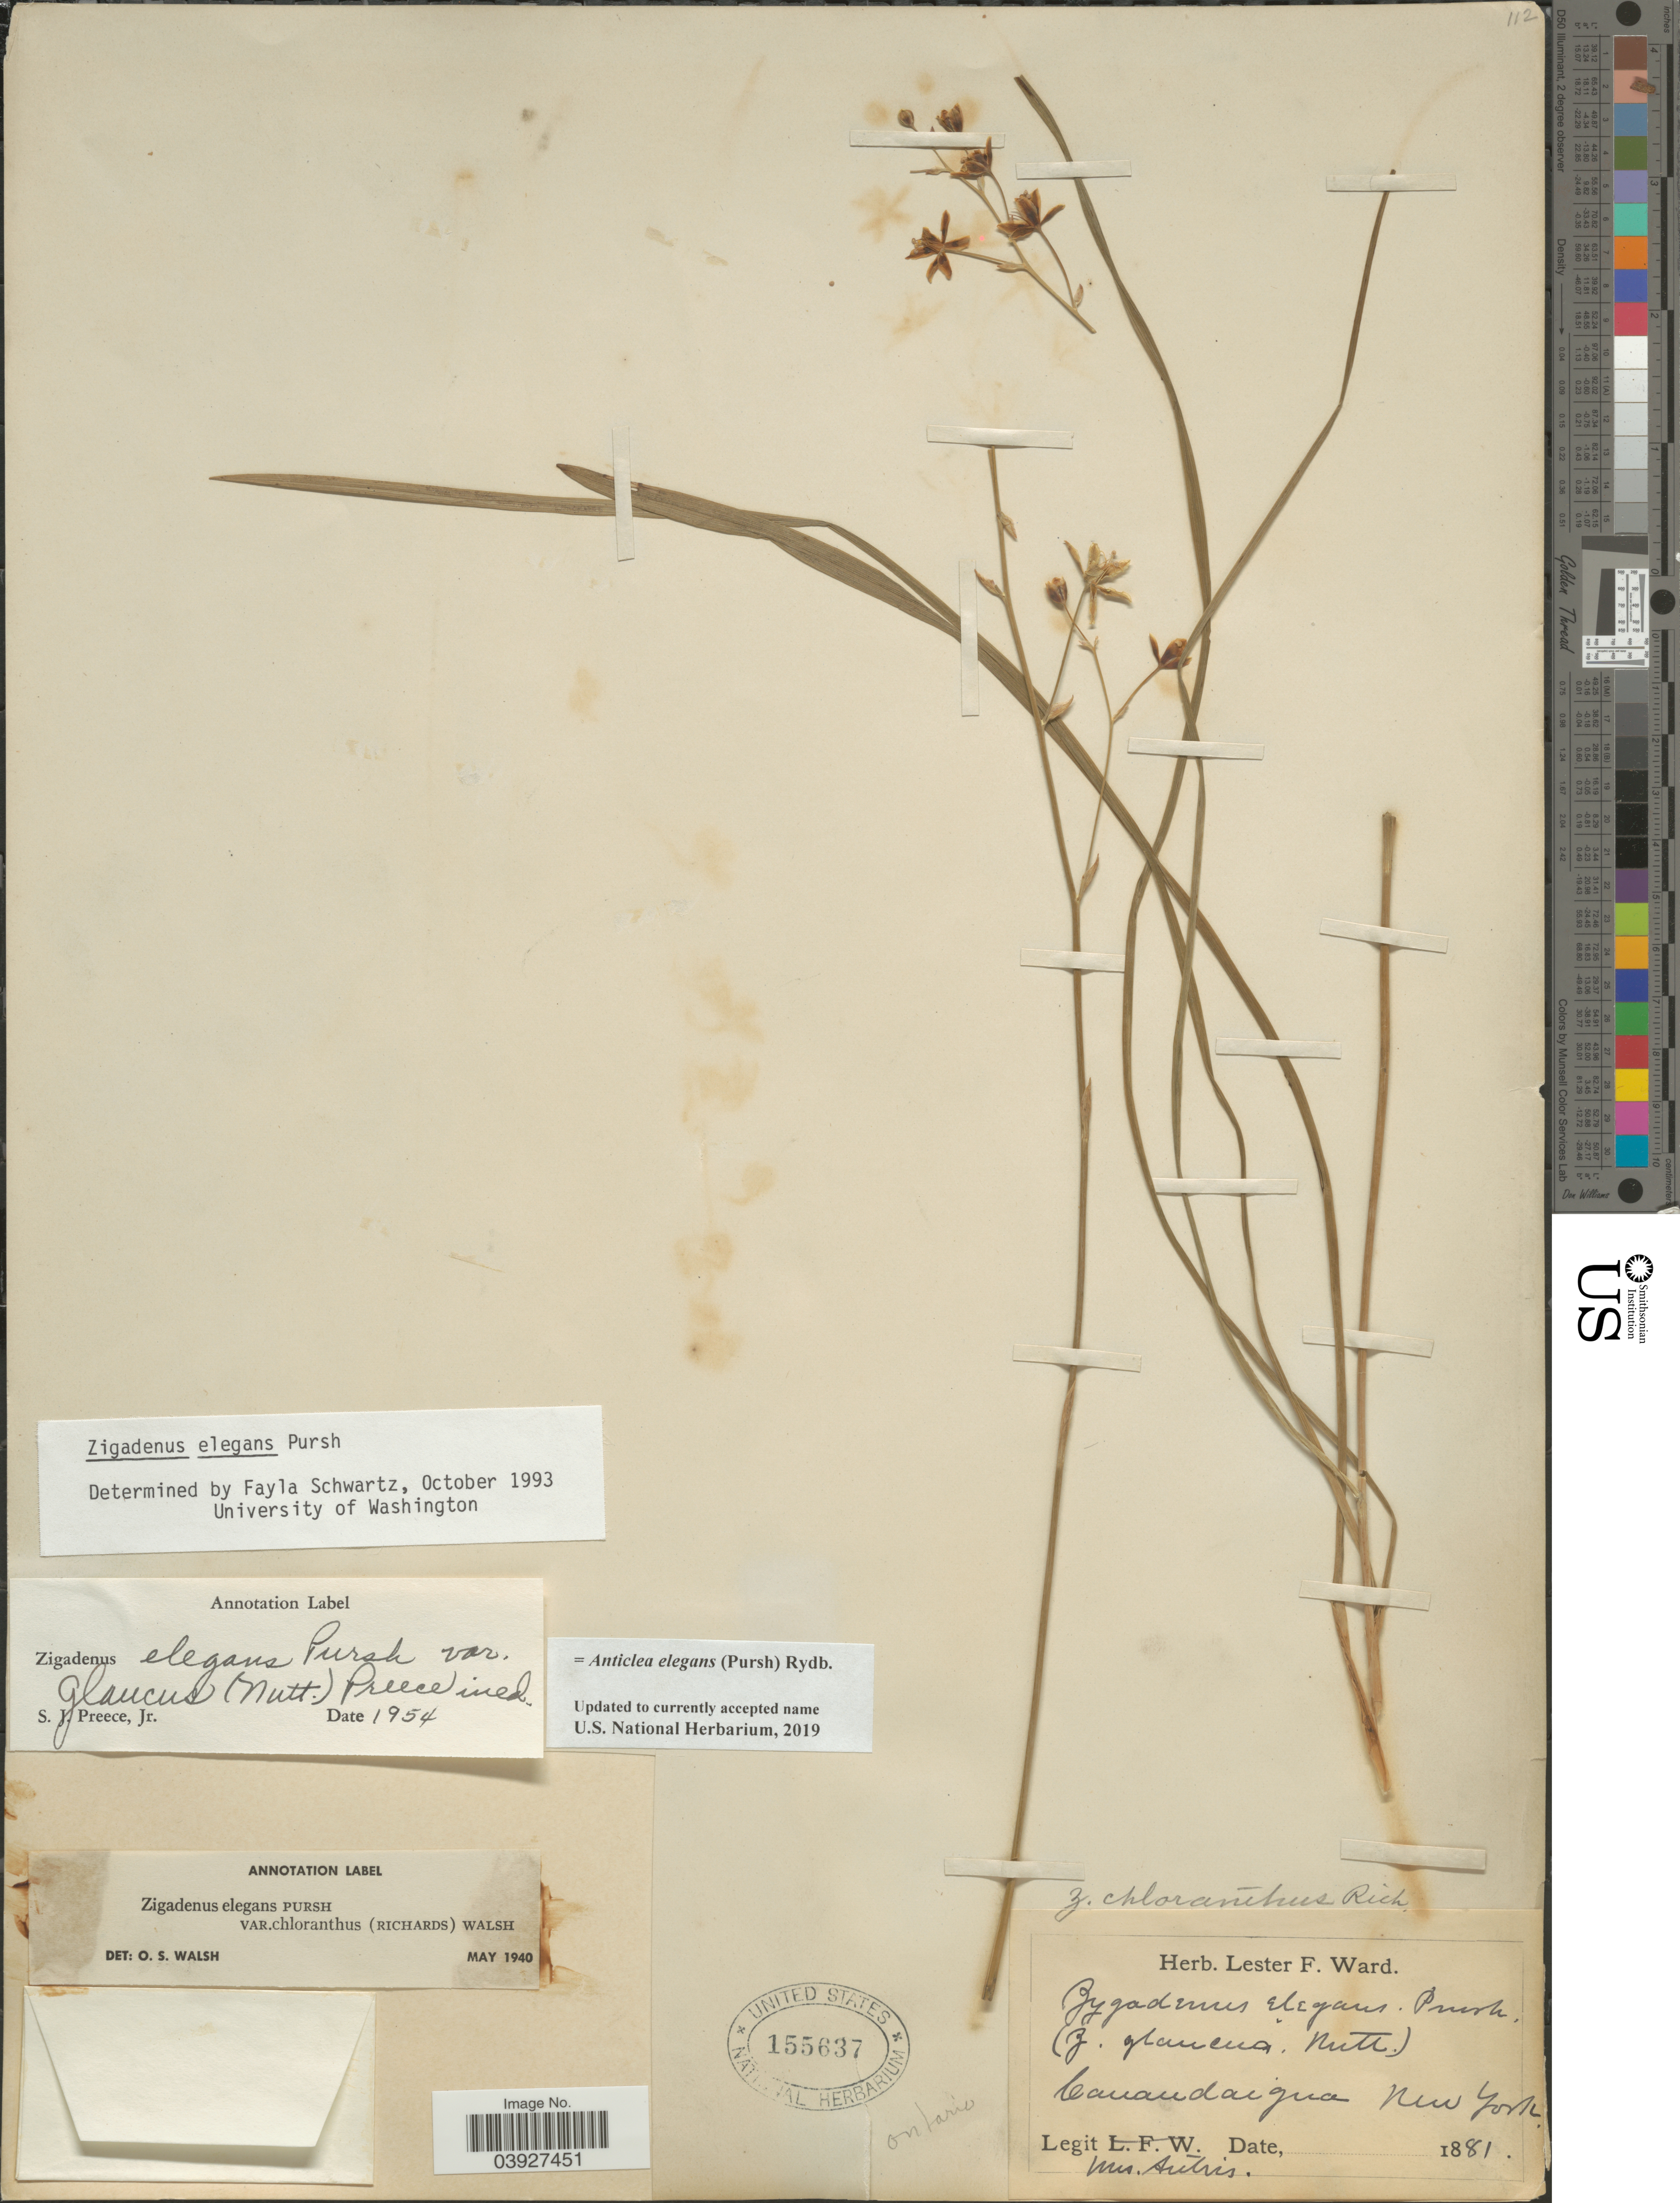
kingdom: Plantae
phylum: Tracheophyta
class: Liliopsida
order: Liliales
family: Melanthiaceae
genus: Anticlea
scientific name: Anticlea elegans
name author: (Pursh) Rydb.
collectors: Austin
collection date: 1881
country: United States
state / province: New York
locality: Canandaigua.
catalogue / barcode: US 155637